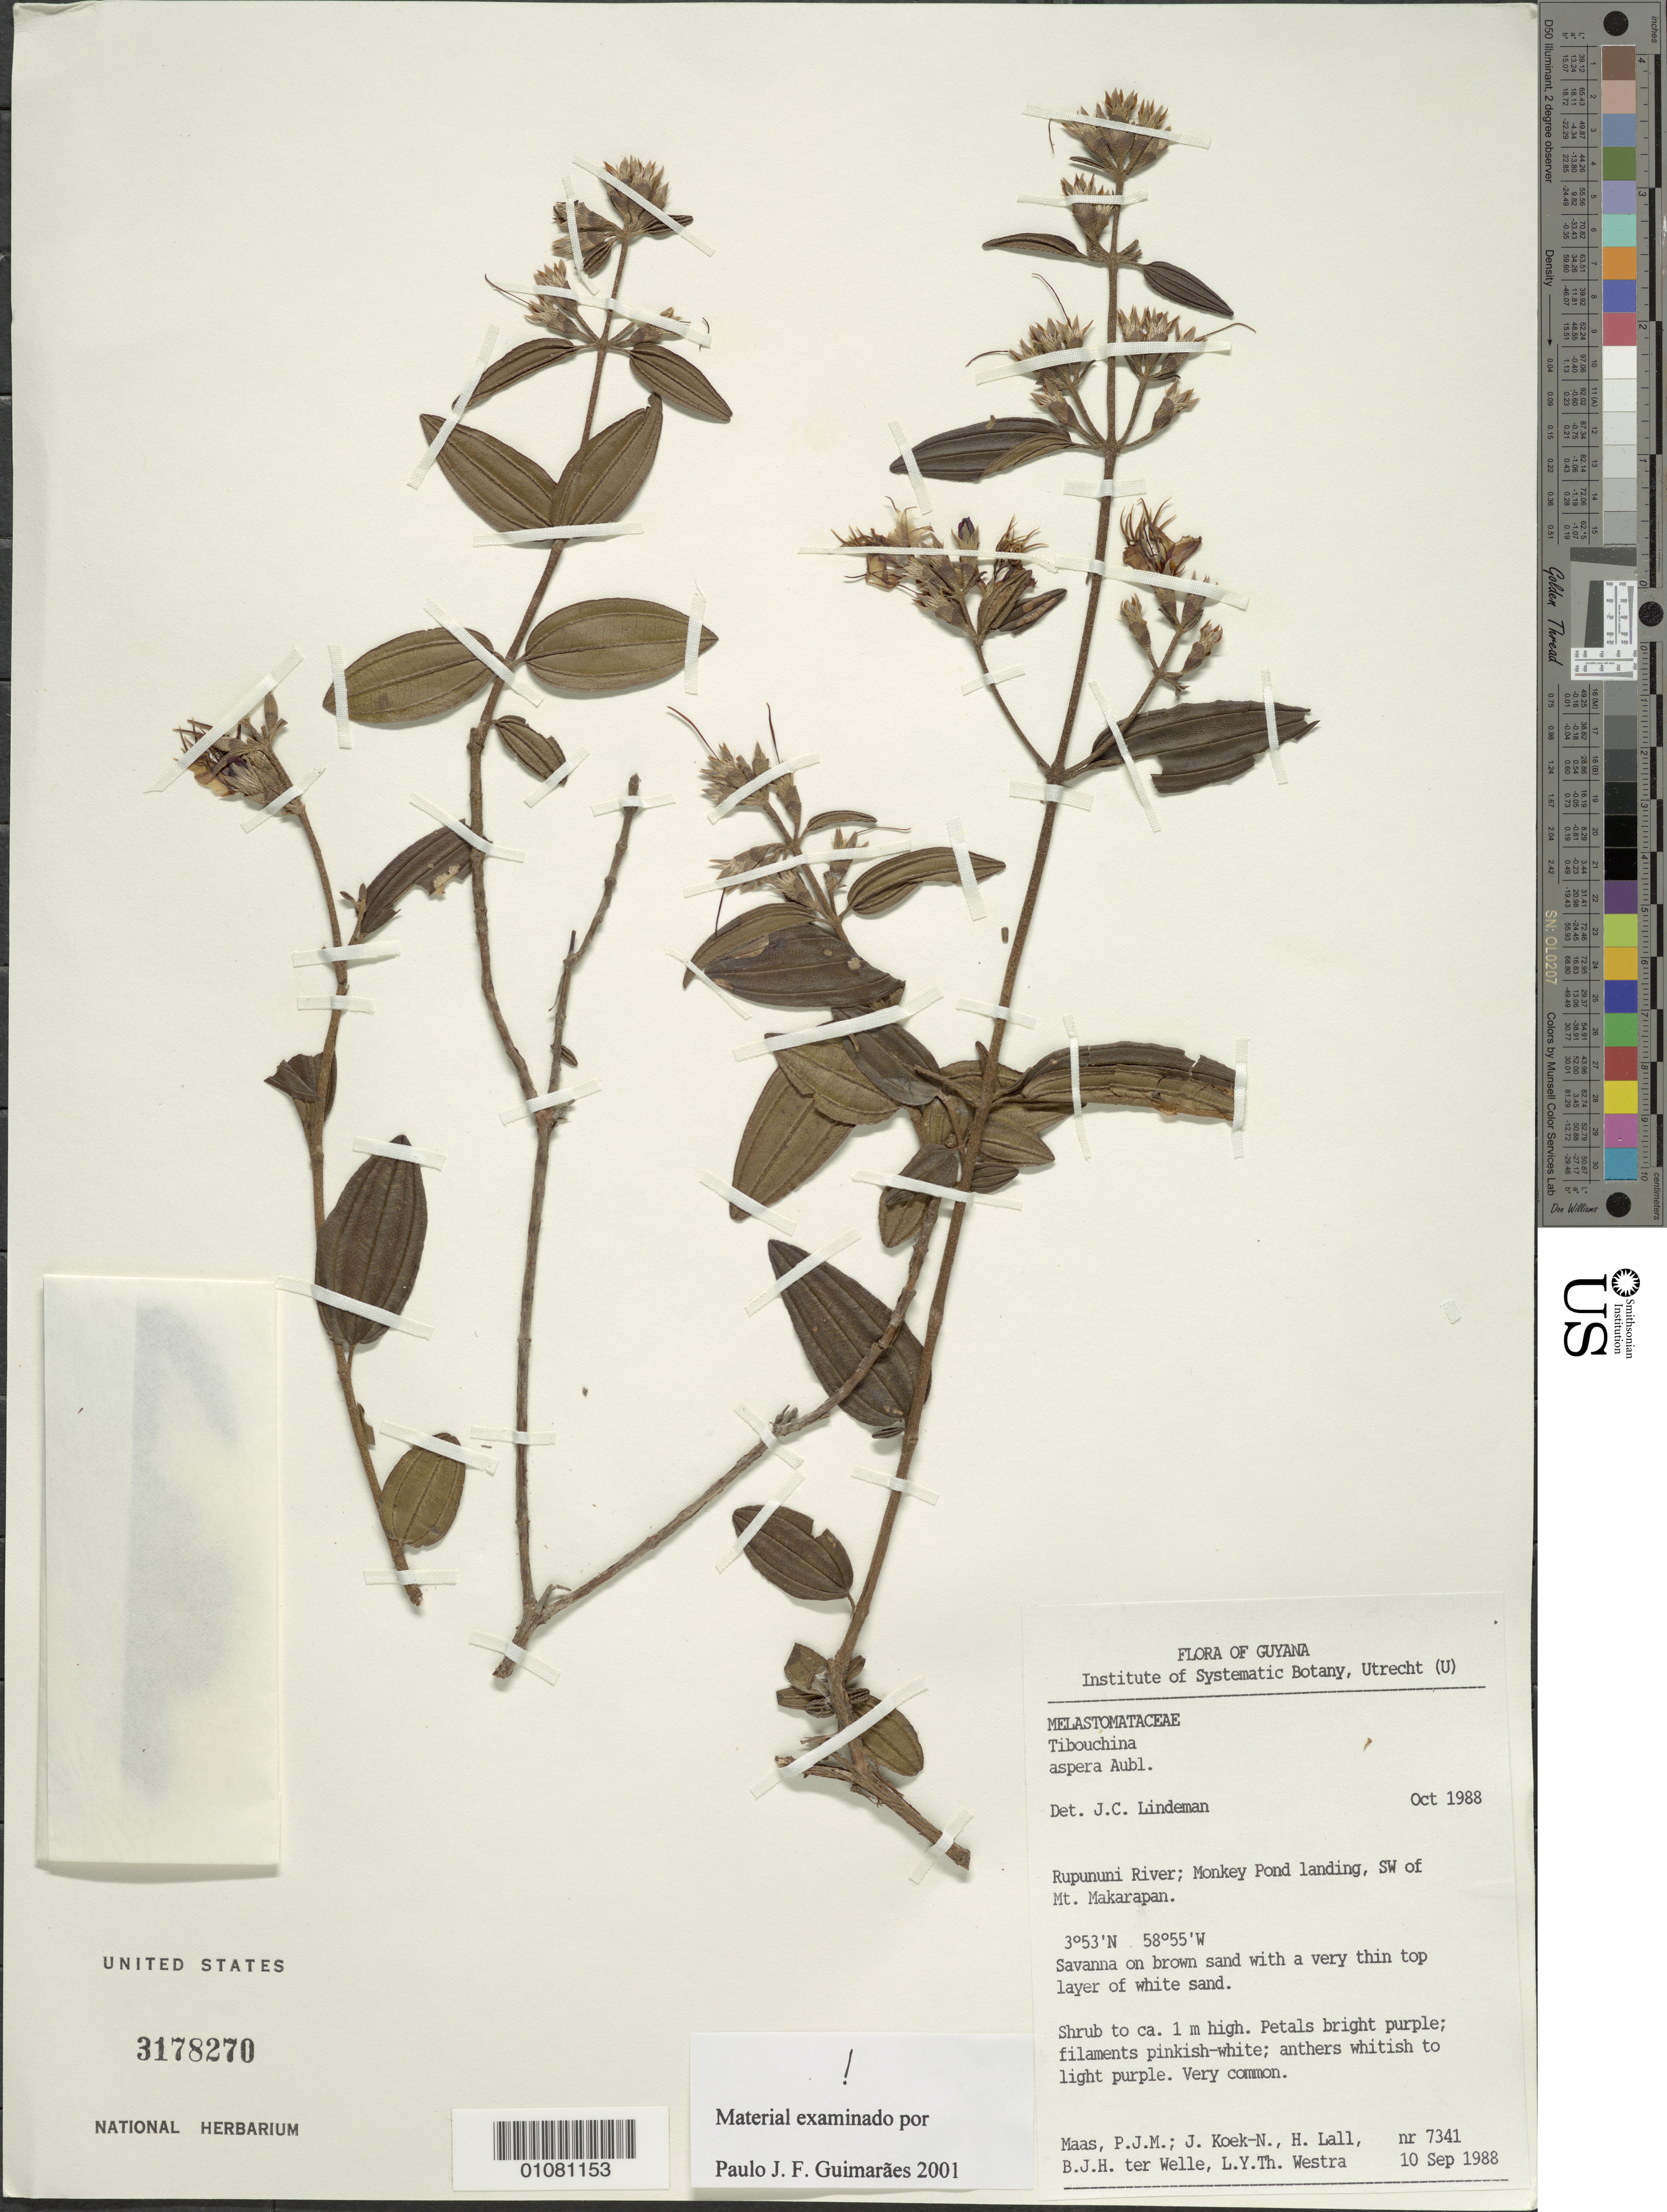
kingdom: Plantae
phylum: Tracheophyta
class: Magnoliopsida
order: Myrtales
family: Melastomataceae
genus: Tibouchina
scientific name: Tibouchina aspera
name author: Aubl.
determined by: Guimarães, P. J. F.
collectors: P. Maas, J. Koek-Noorman, H. Lall, B. Welle & L. Y. T. Westra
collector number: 7341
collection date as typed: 10-Sep-88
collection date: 1988-09-10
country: Guyana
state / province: U. Takutu-U. Essequibo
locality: Rupununi River, Monkey Pond landing, SW of Mt. Makarapan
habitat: Savanna on brown sand with a very thin top layer of white sand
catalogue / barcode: US 3178270